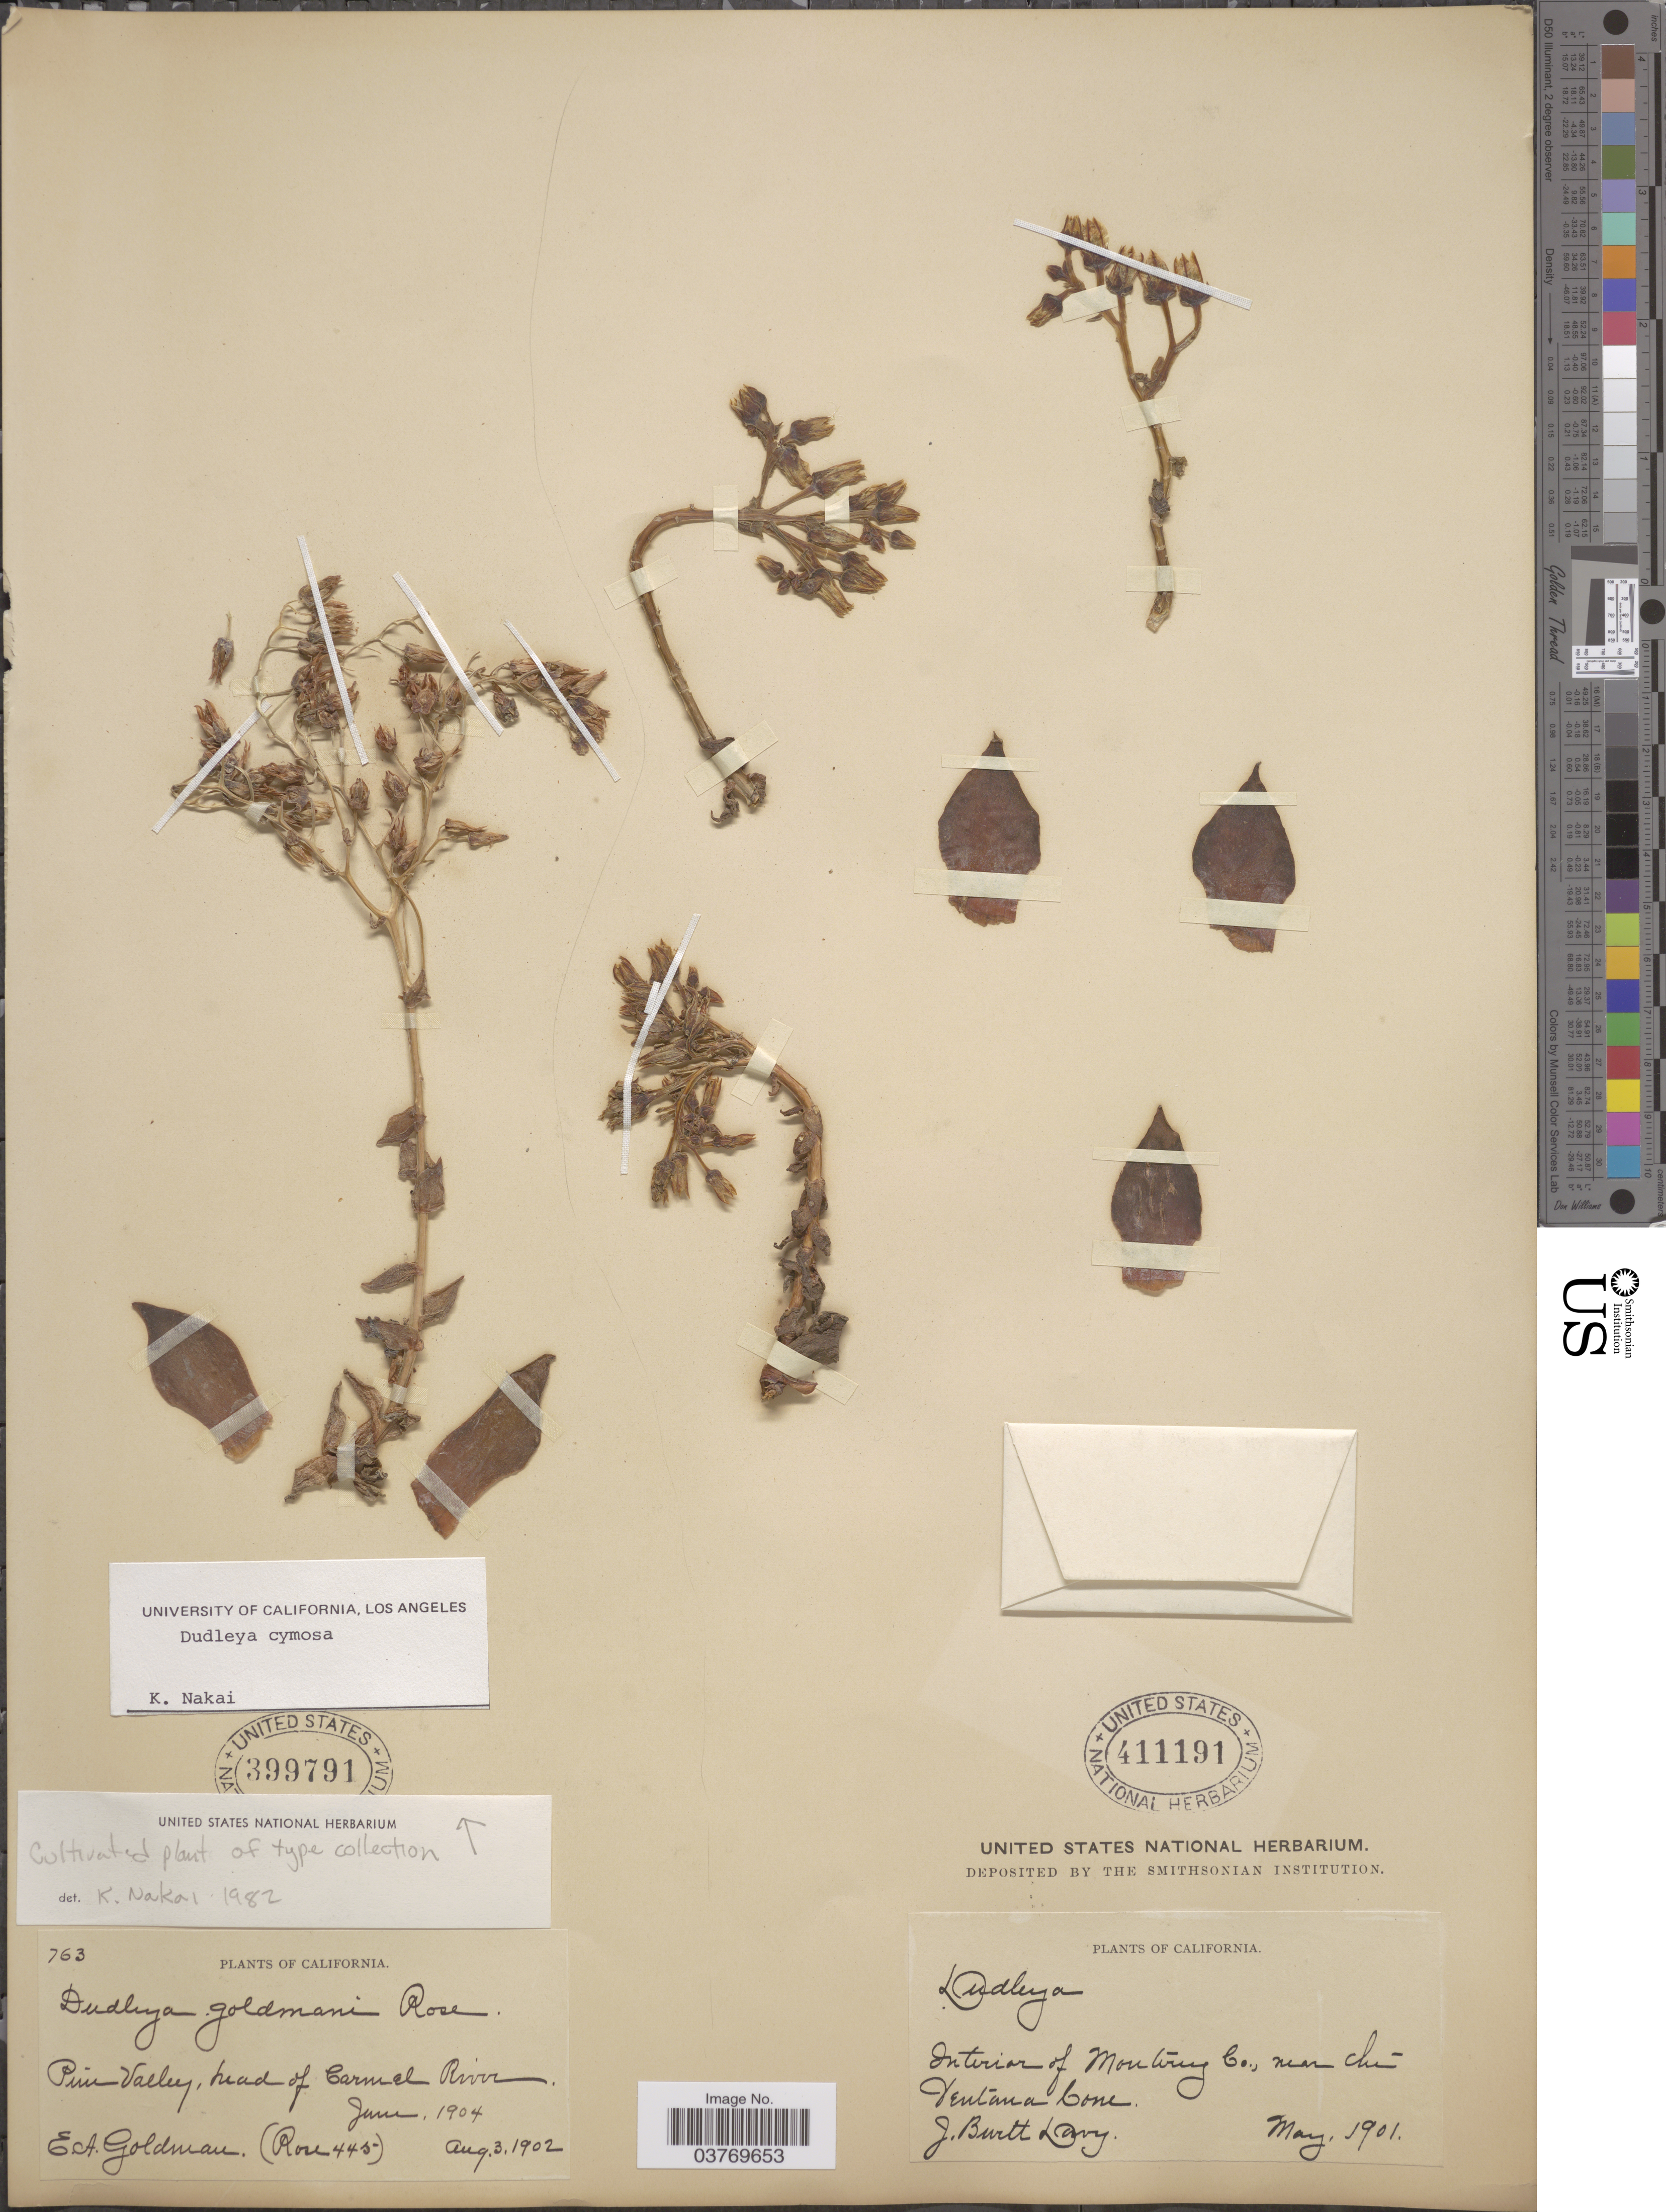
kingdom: Plantae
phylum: Tracheophyta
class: Magnoliopsida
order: Saxifragales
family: Crassulaceae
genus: Dudleya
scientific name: Dudleya cymosa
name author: (Lem.) Britton & Rose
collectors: J. Burtt Davy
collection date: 1901-05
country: United States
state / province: California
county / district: Monterey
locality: Interior of Monterey Co., near the Ventana Cone.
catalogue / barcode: US 411191-2